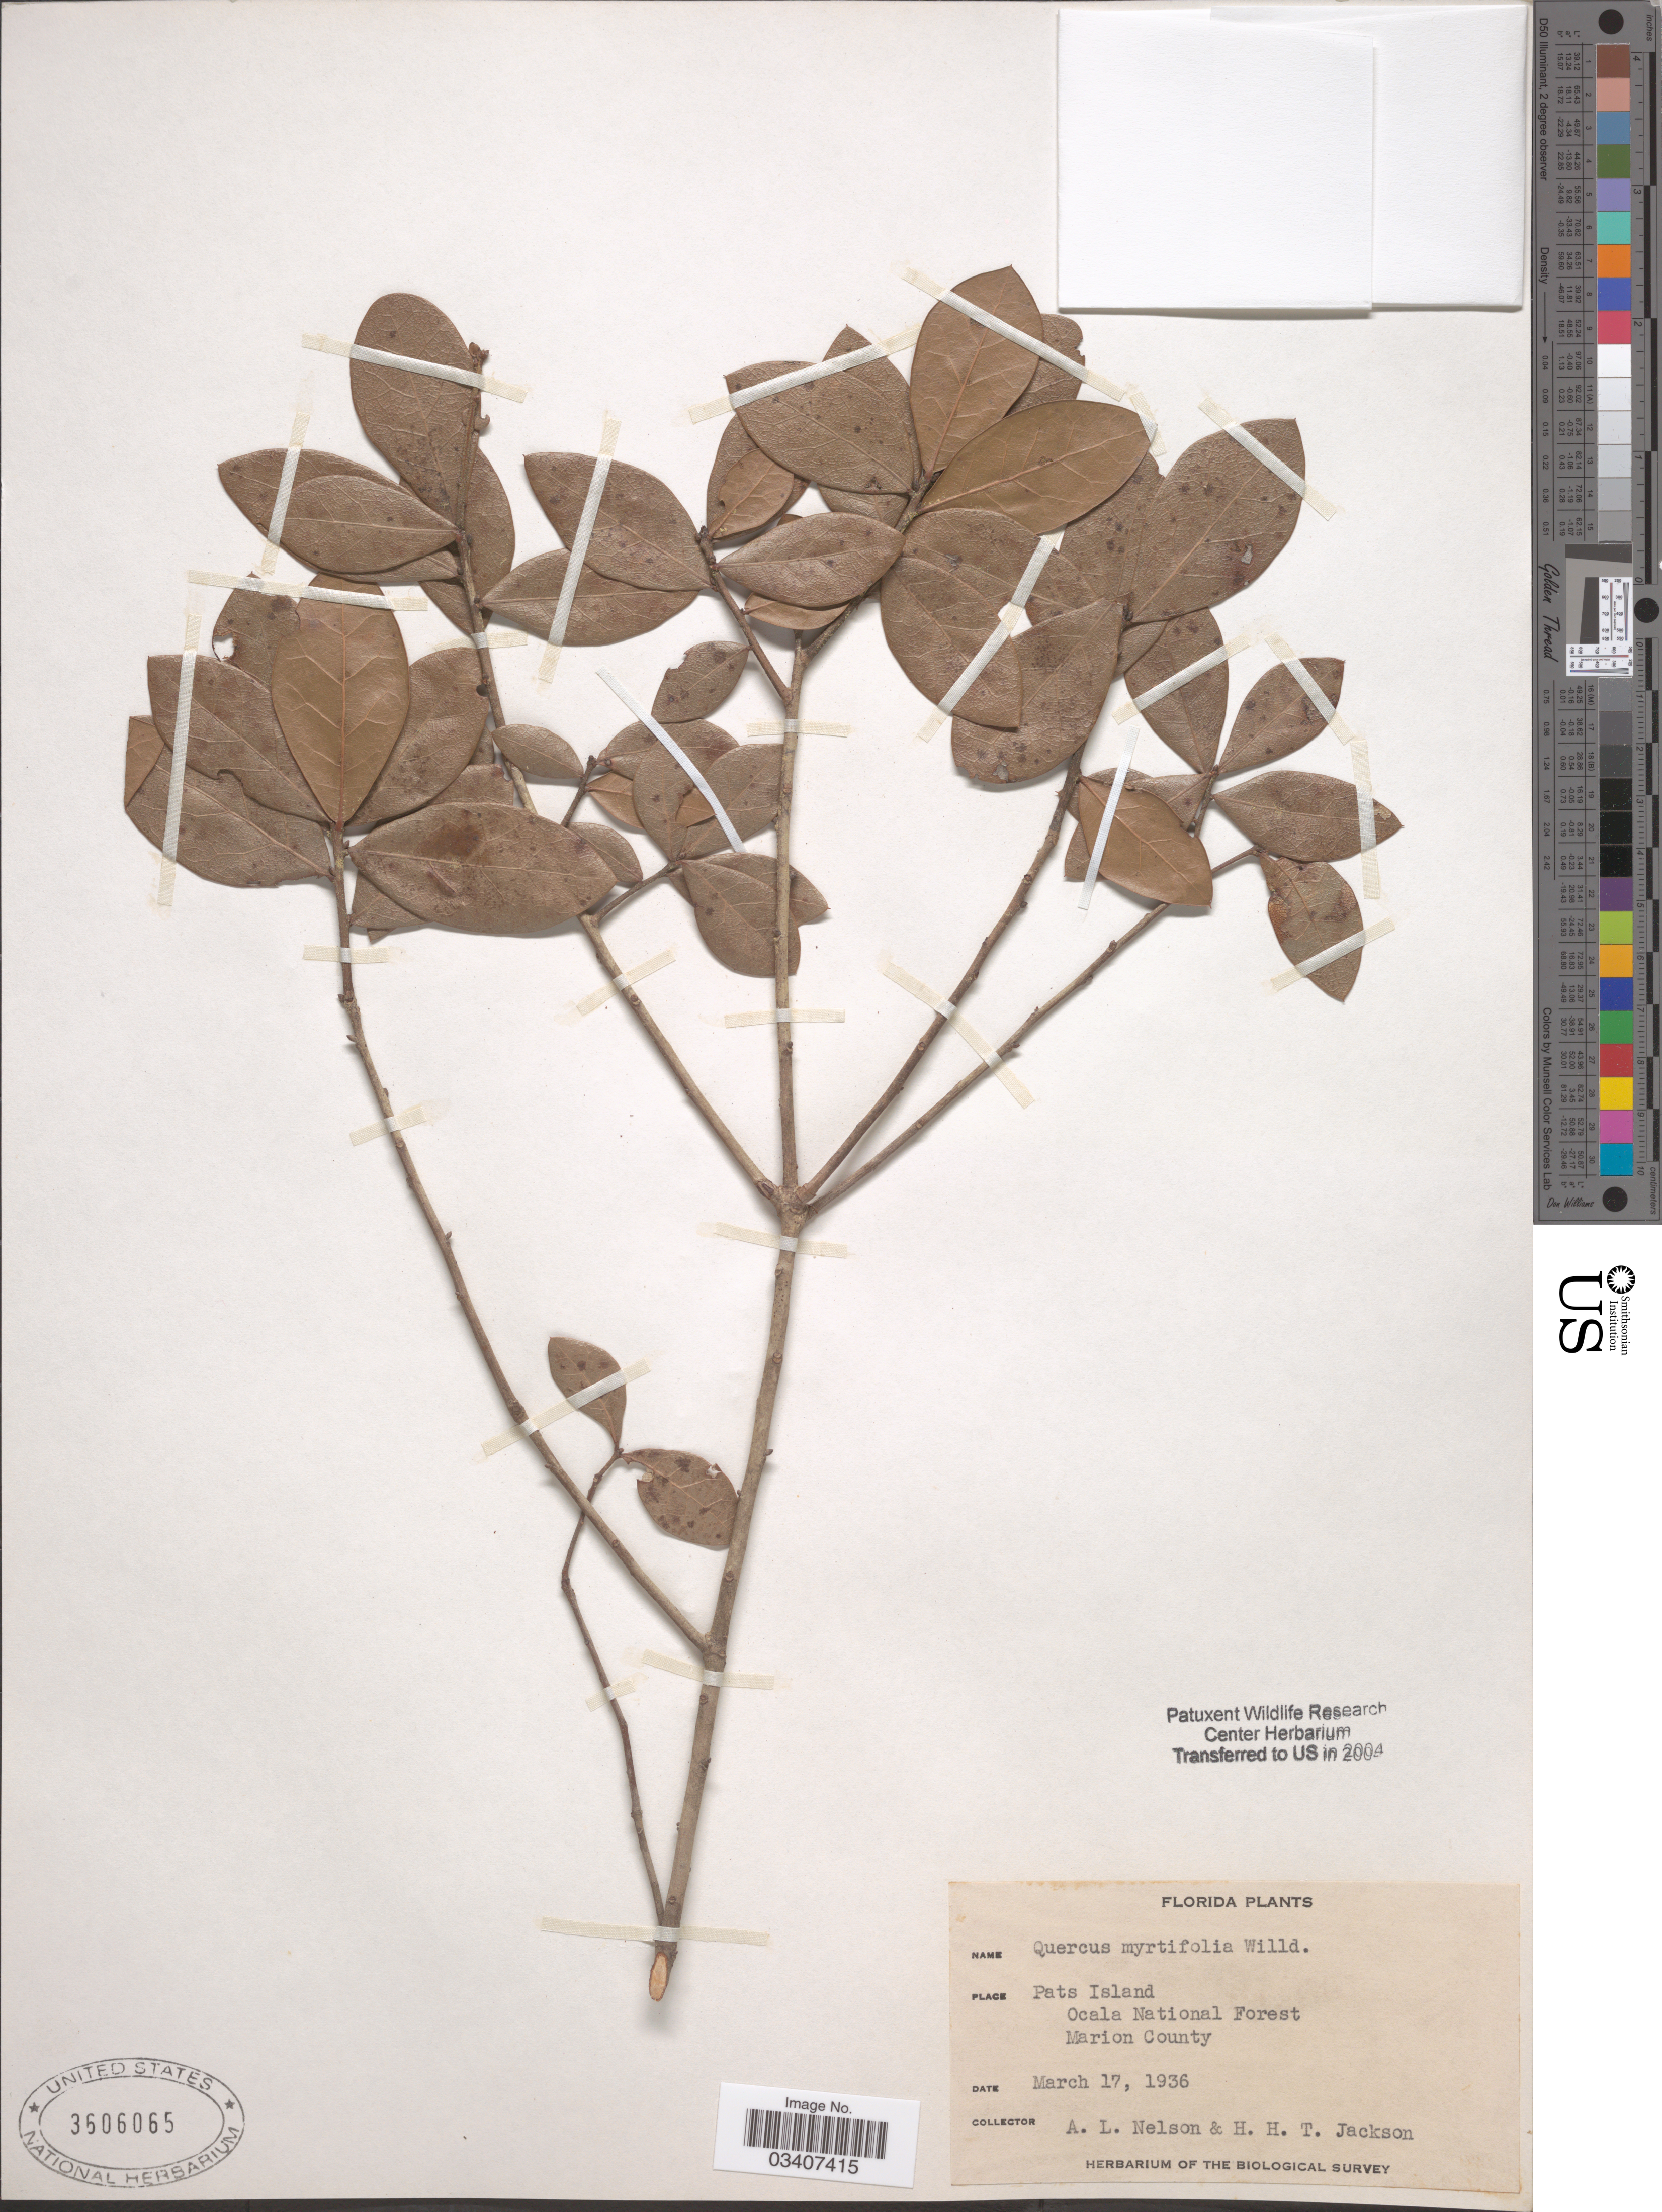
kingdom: Plantae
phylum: Tracheophyta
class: Magnoliopsida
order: Fagales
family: Fagaceae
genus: Quercus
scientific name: Quercus myrtifolia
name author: Willd.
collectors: A. L. Nelson & H. Jackson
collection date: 1936-03-17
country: United States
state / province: Florida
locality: Pats Island. Ocala National Forest. Marion County.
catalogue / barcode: US 3606065